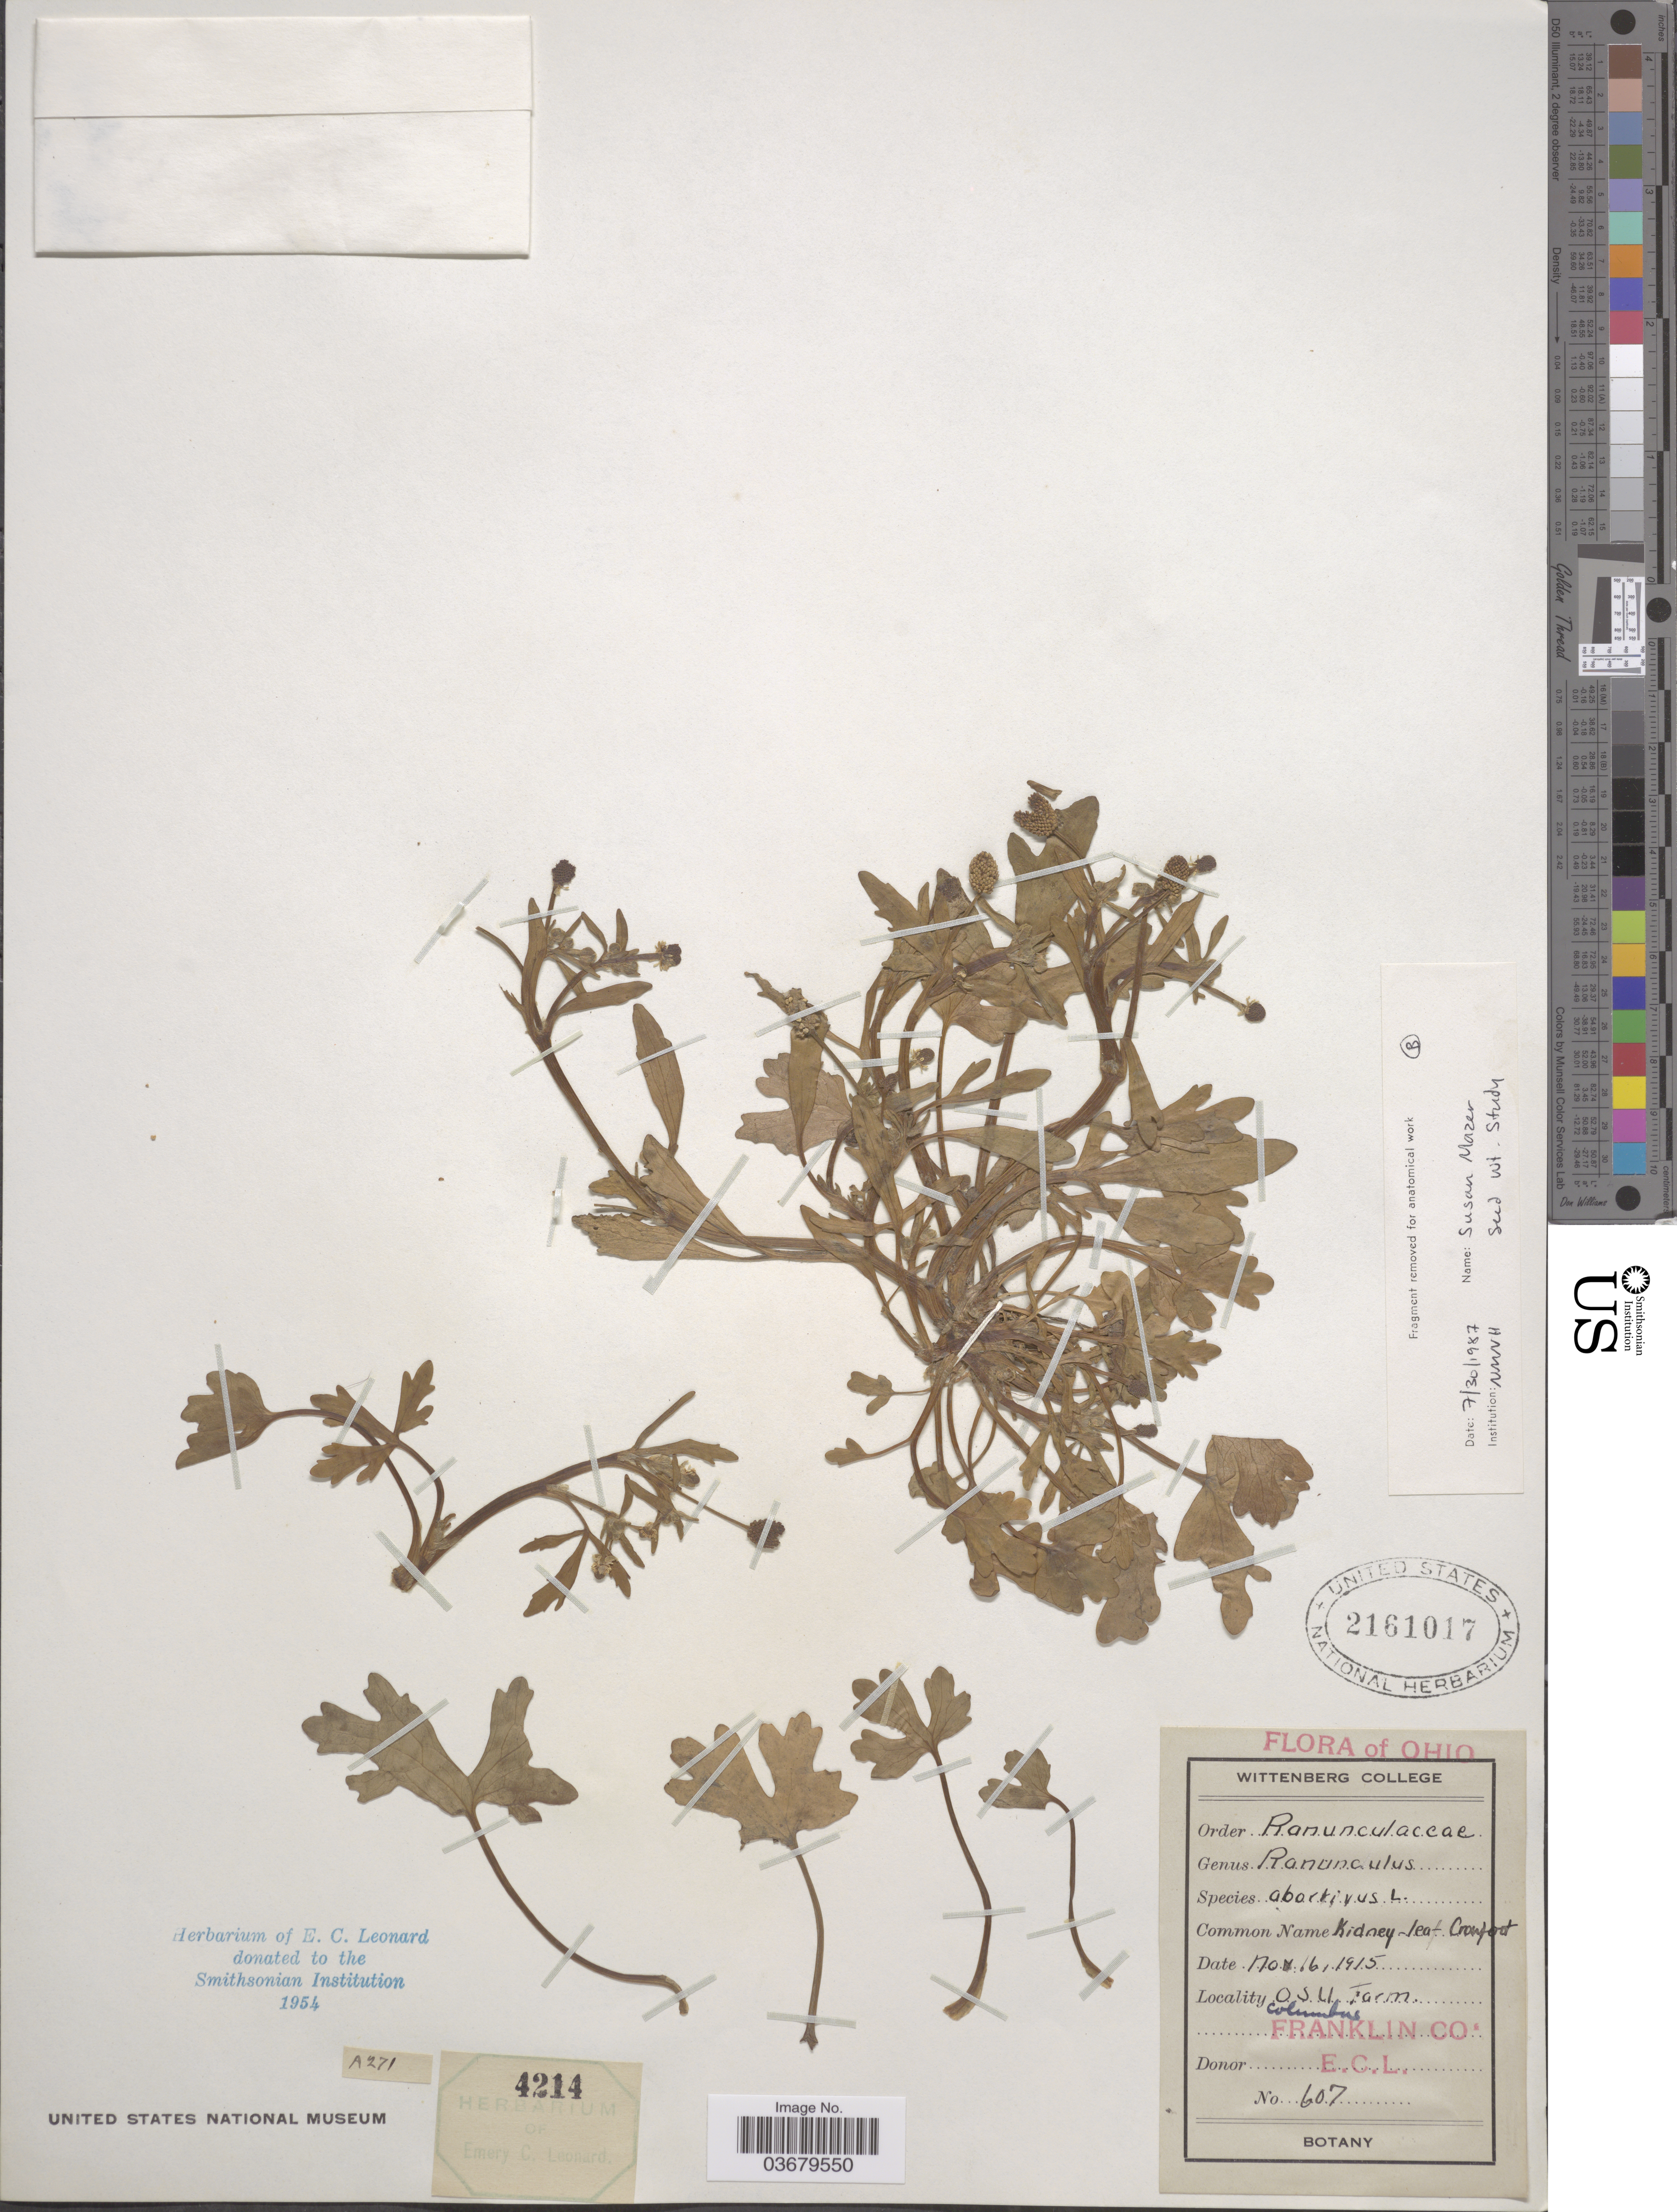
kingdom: Plantae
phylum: Tracheophyta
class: Magnoliopsida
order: Ranunculales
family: Ranunculaceae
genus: Ranunculus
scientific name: Ranunculus abortivus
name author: L.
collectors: E. C. Leonard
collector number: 607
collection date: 1915-11-16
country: United States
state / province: Ohio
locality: O. S. U. Farm. Columbus. Franklin Co.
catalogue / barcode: US 2161017